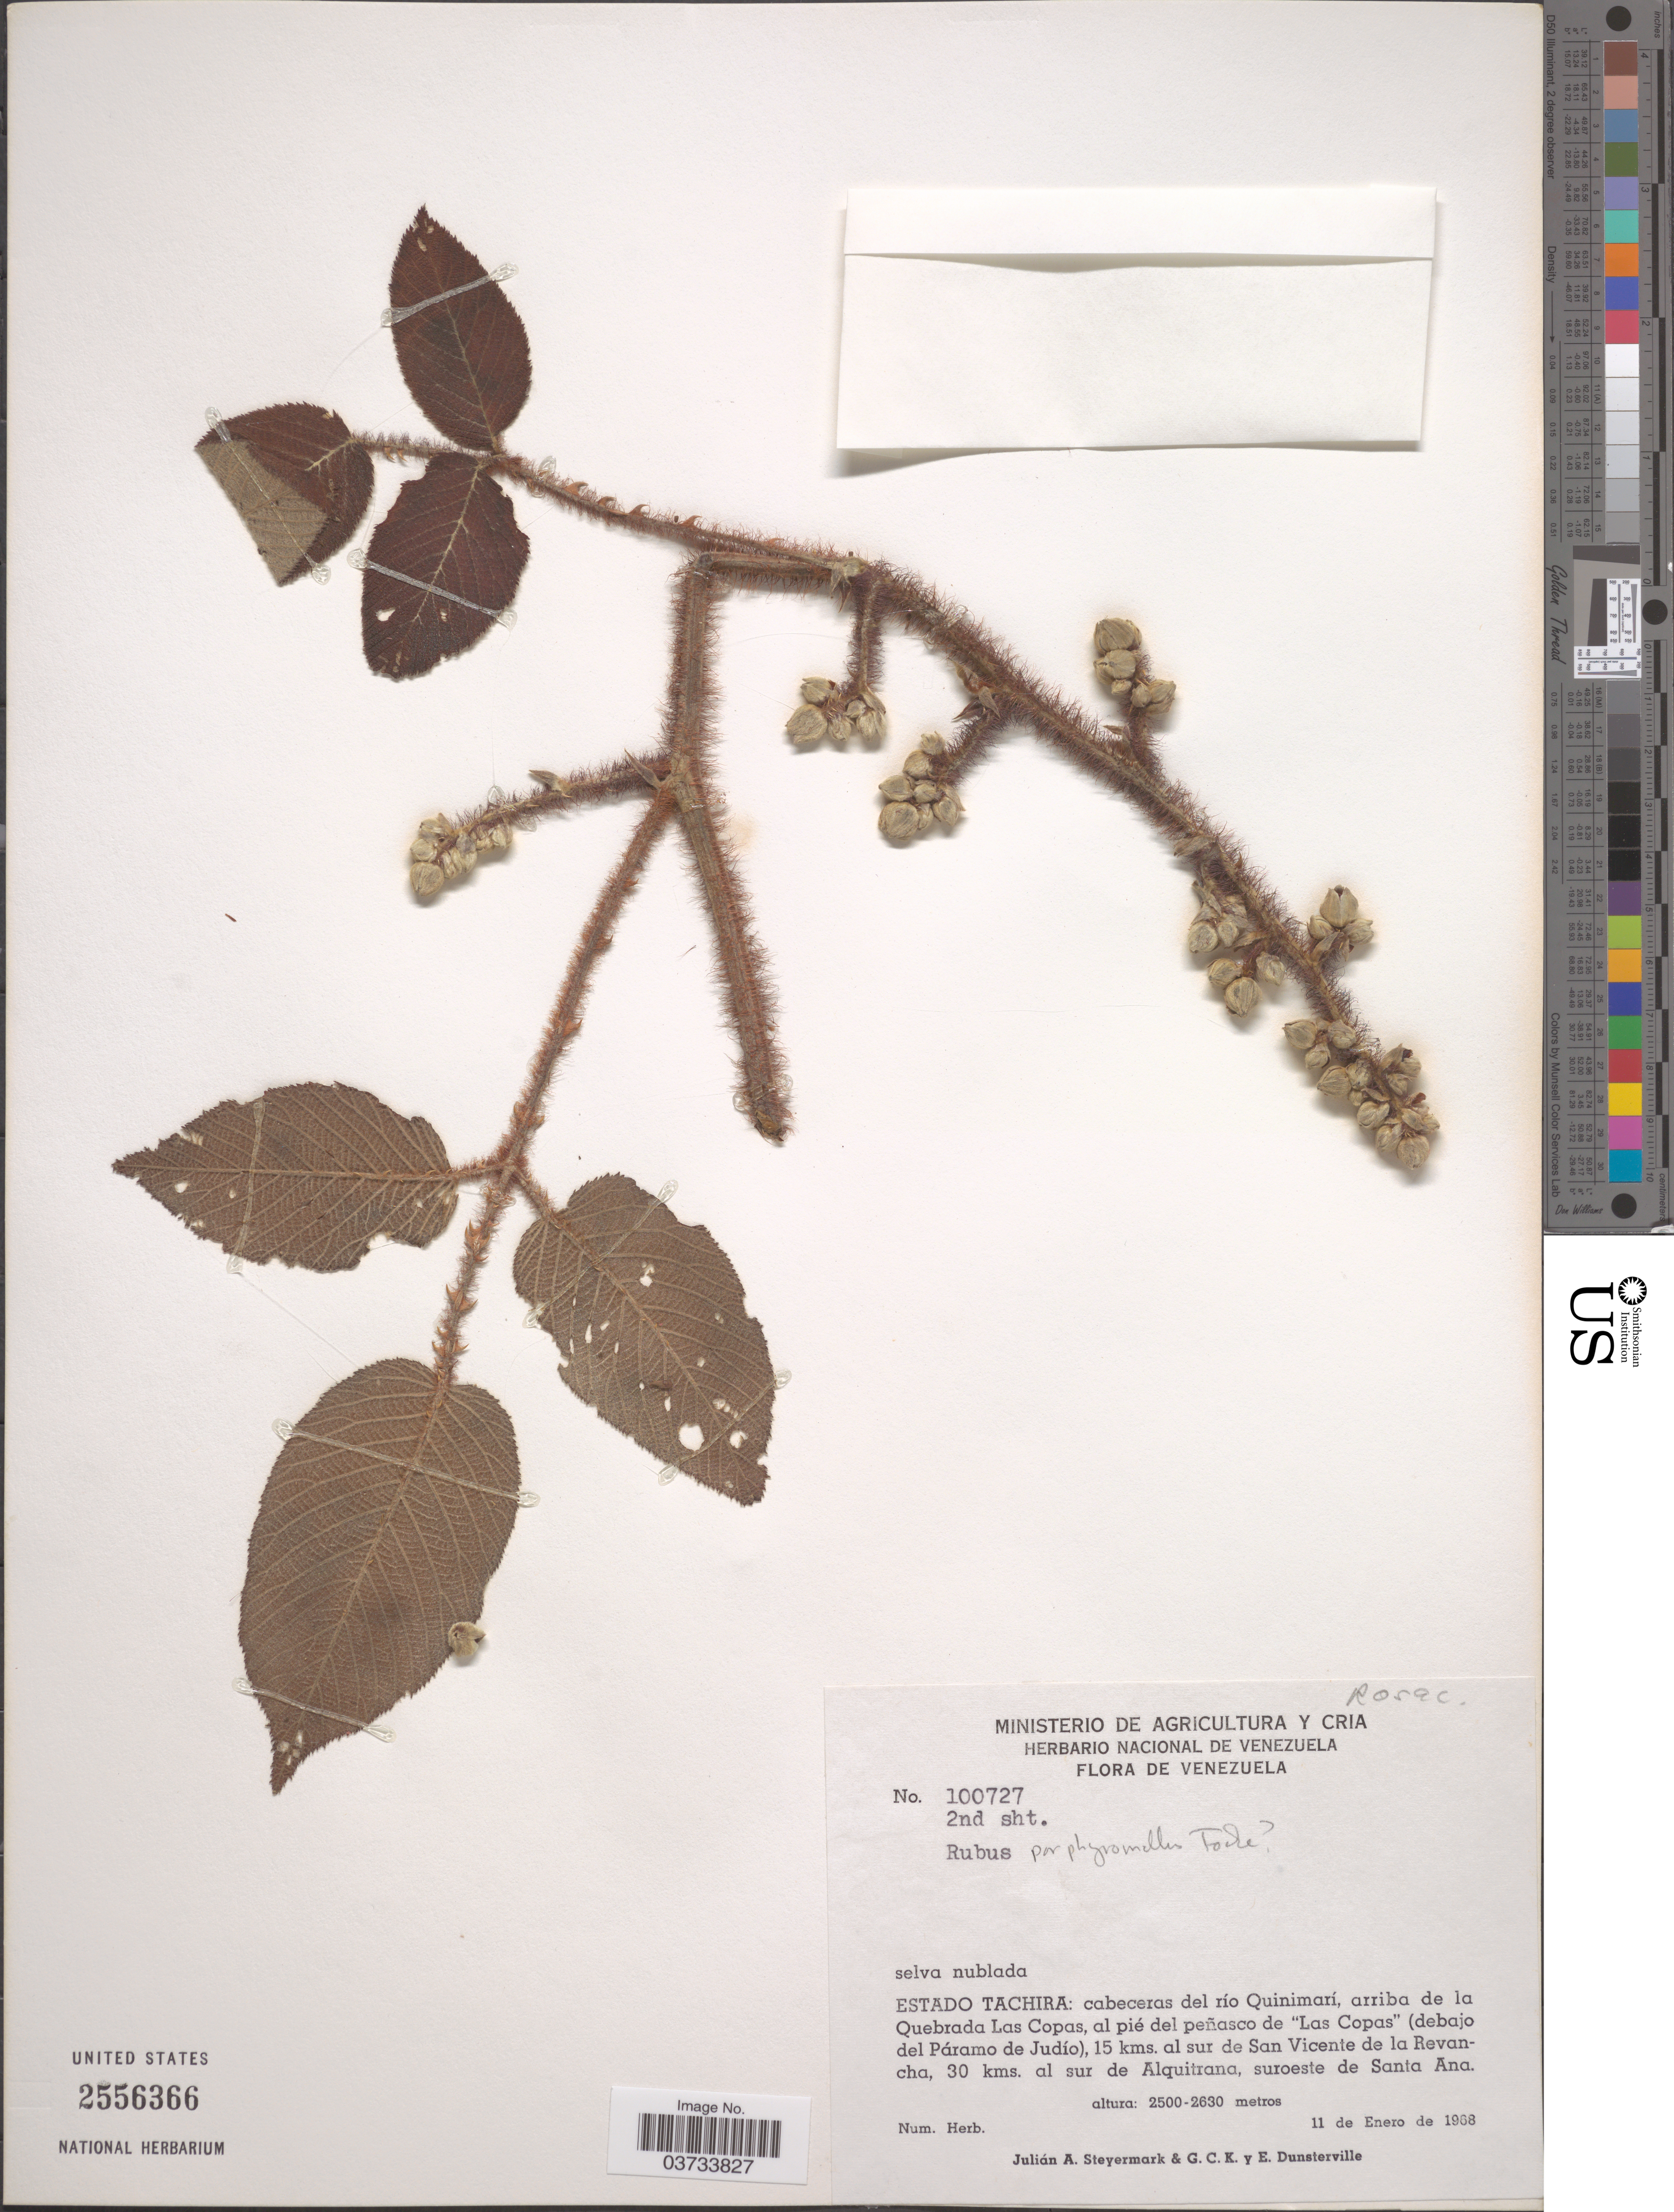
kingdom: Plantae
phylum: Tracheophyta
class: Magnoliopsida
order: Rosales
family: Rosaceae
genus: Rubus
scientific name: Rubus sp.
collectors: J. Steyermark, G. C. K. Dunsterville & E. Dunsterville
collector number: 100727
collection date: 1968-01-11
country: Venezuela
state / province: Tachira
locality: Estado Tachira: cabeceras del río Quinimarí, arriba de la Quebrada Las Copas, al pié del peñasco de "Las Copas" (debajo del Páramo de Judío), 15 kms. al sur de San Vicente de la Revancha, 30 kms. al sur de Alquitrana, suroeste de Santa Ana.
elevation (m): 2500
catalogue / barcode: US 2556366